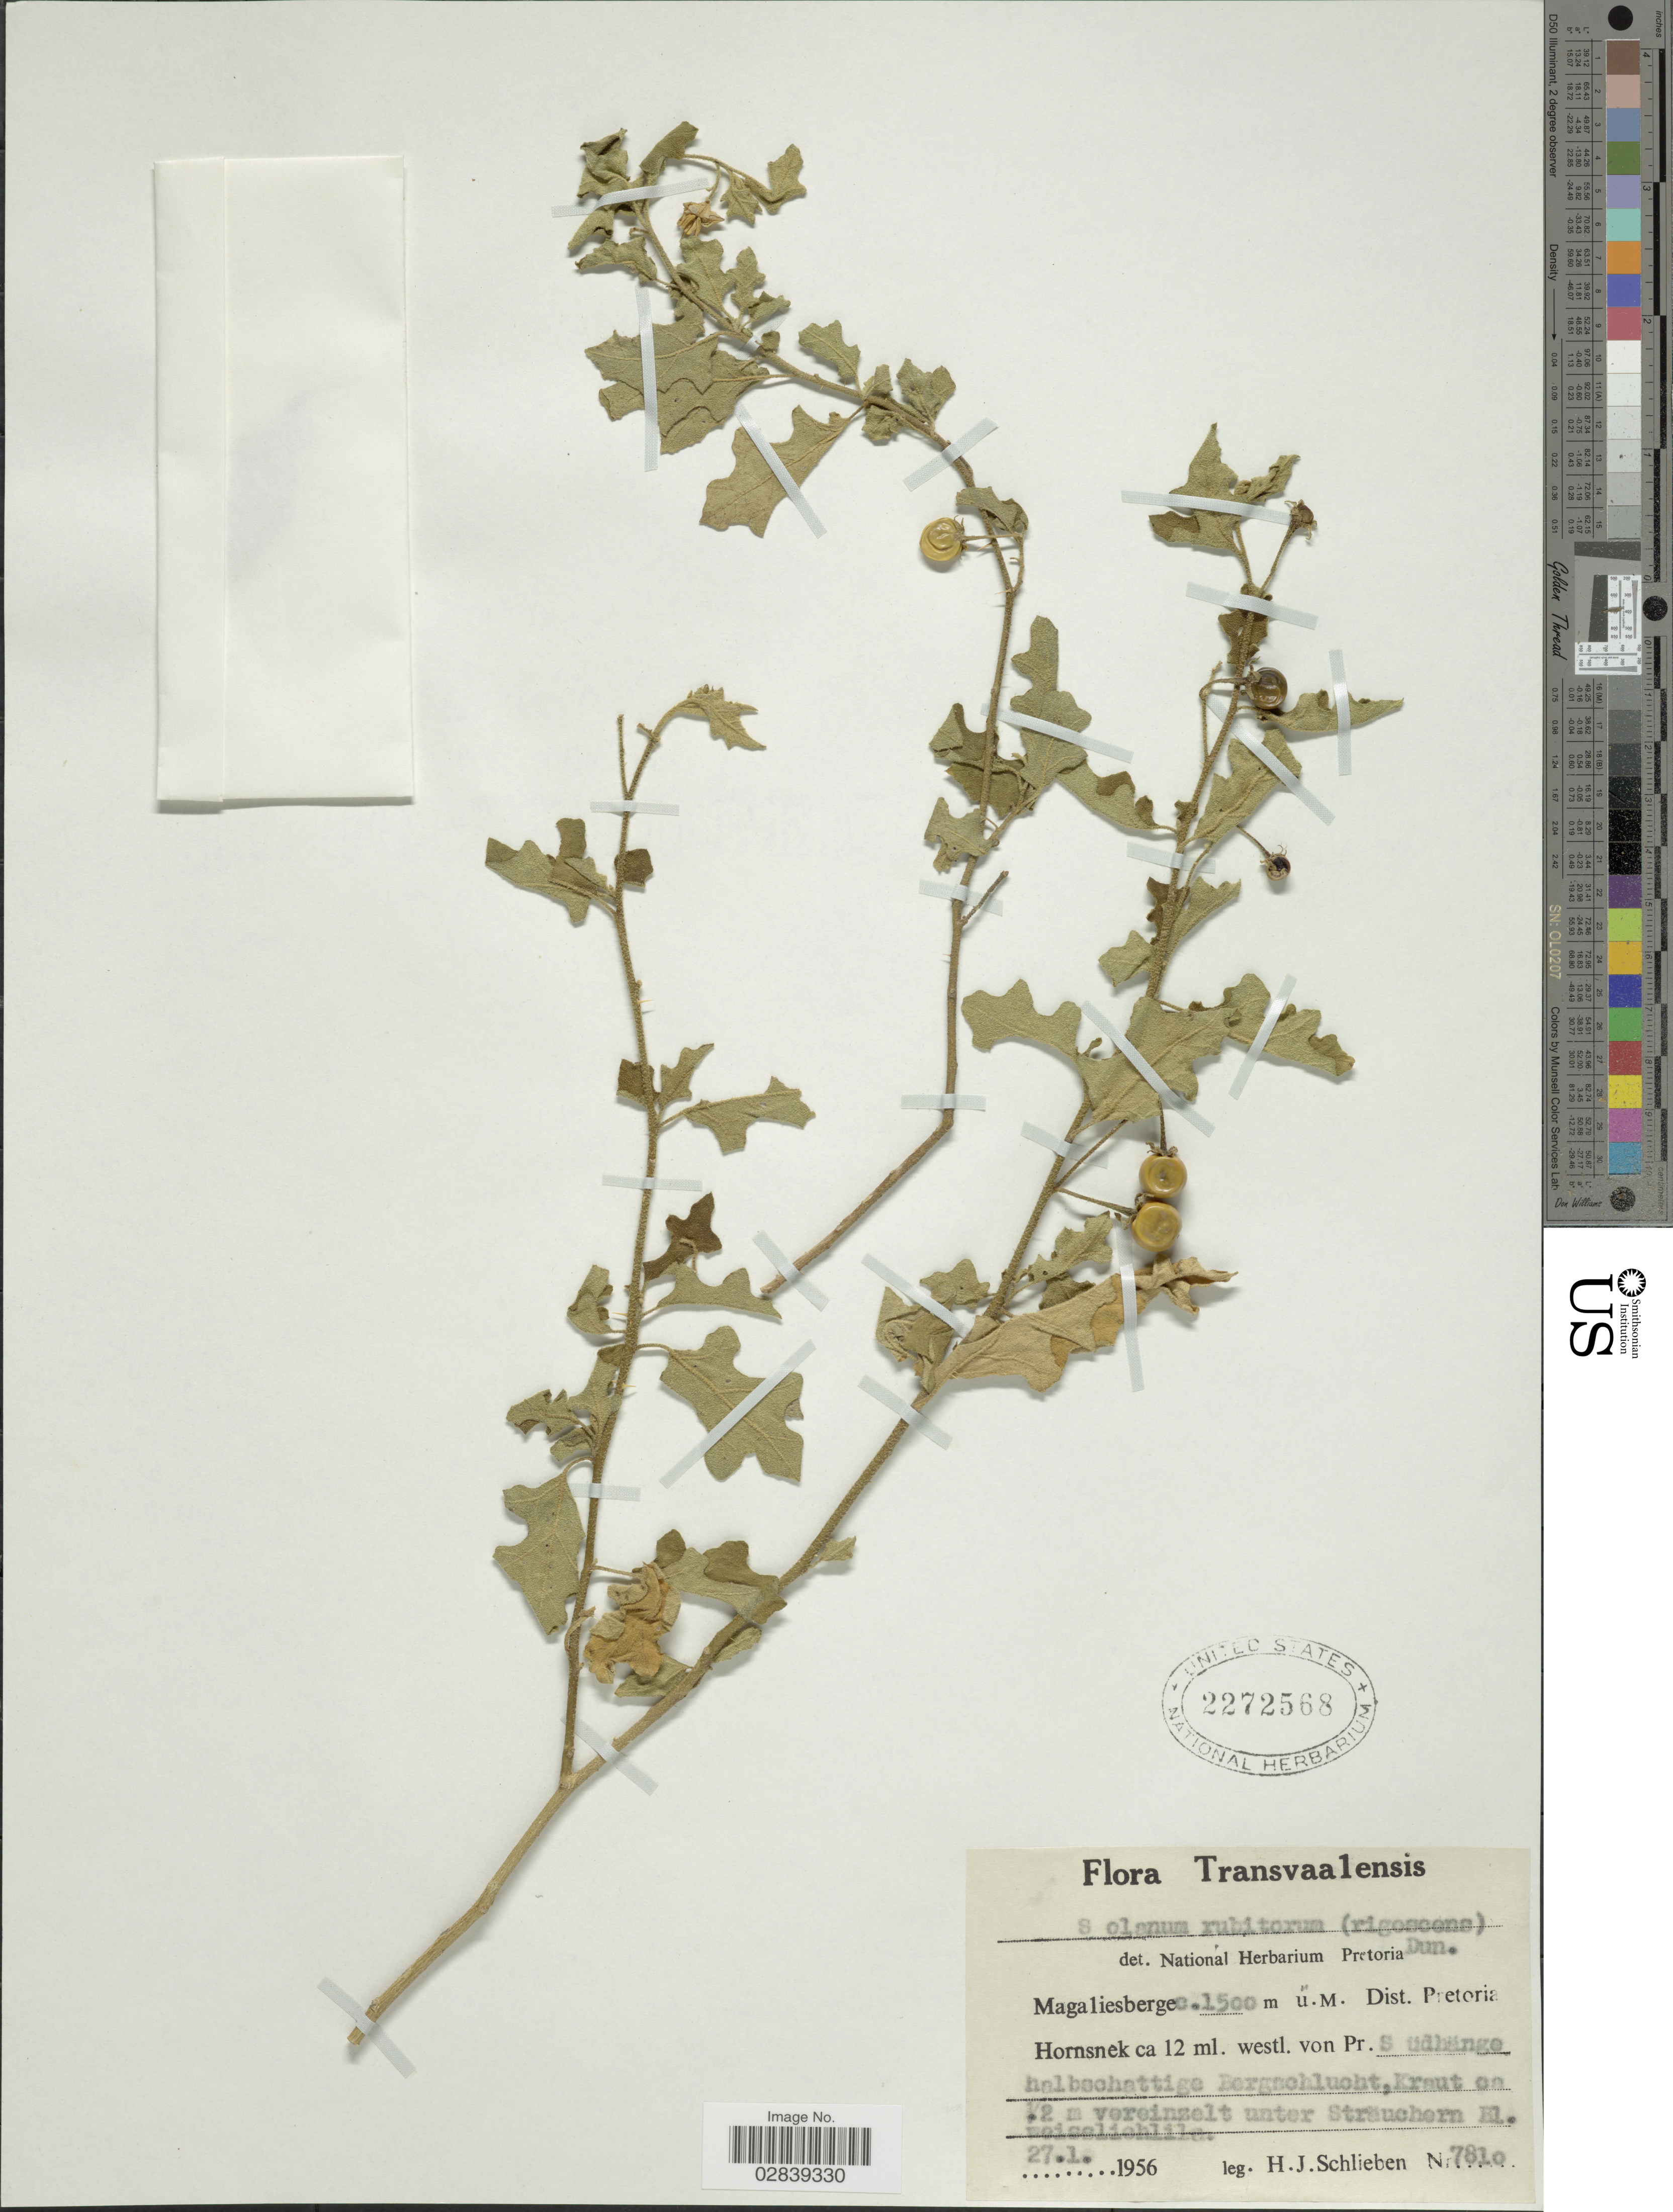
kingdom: Plantae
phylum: Tracheophyta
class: Magnoliopsida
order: Solanales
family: Solanaceae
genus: Solanum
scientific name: Solanum rubetorum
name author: Dunal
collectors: H. J. Schlieben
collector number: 7810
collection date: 1956-01-27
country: South Africa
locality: Transvaalensis, Magaliesberge, Dist. Pretoria, Hornsnek ca 12 ml. westl. von Pr. Südhänge.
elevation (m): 1500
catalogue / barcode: US 2272568